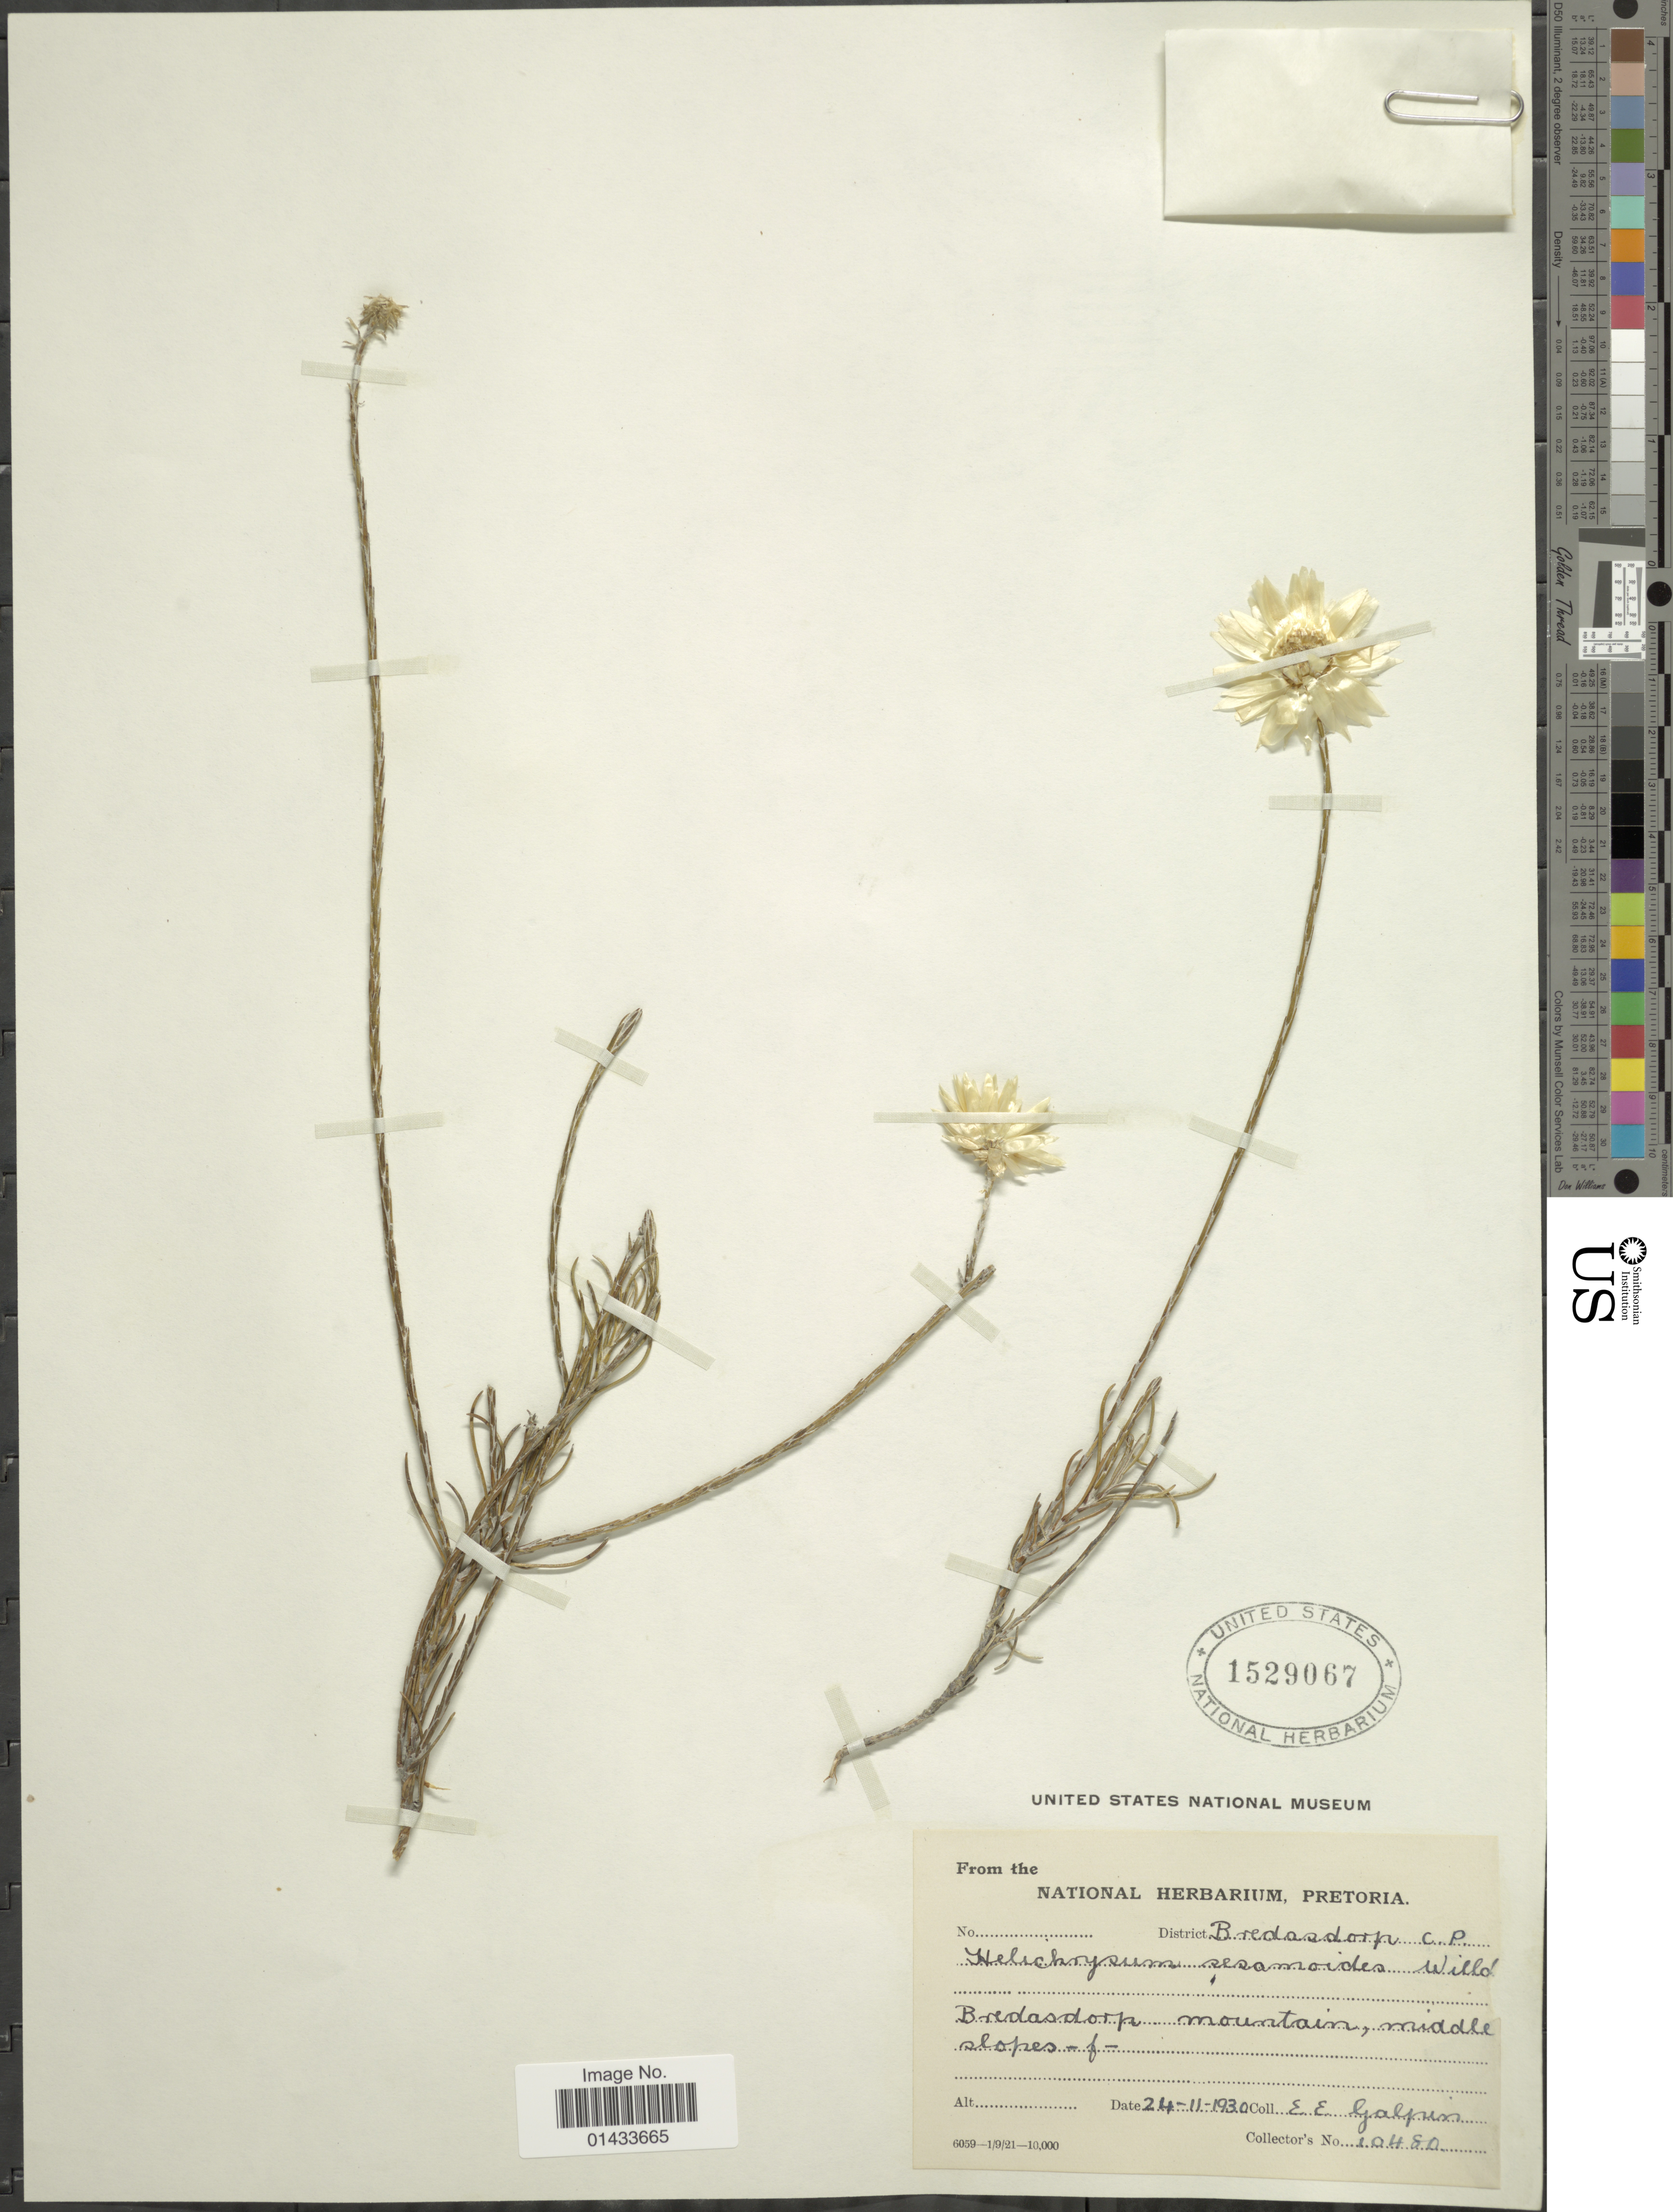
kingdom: Plantae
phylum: Tracheophyta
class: Magnoliopsida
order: Asterales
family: Asteraceae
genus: Helichrysum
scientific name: Helichrysum sesamoides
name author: A. Cunn.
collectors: E. Galpin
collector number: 10480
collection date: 1930-11-24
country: South Africa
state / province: Western Cape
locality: District Bredasdorp C. P., Bredasdorp mountain, Middle slopes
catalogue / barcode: US 1529067